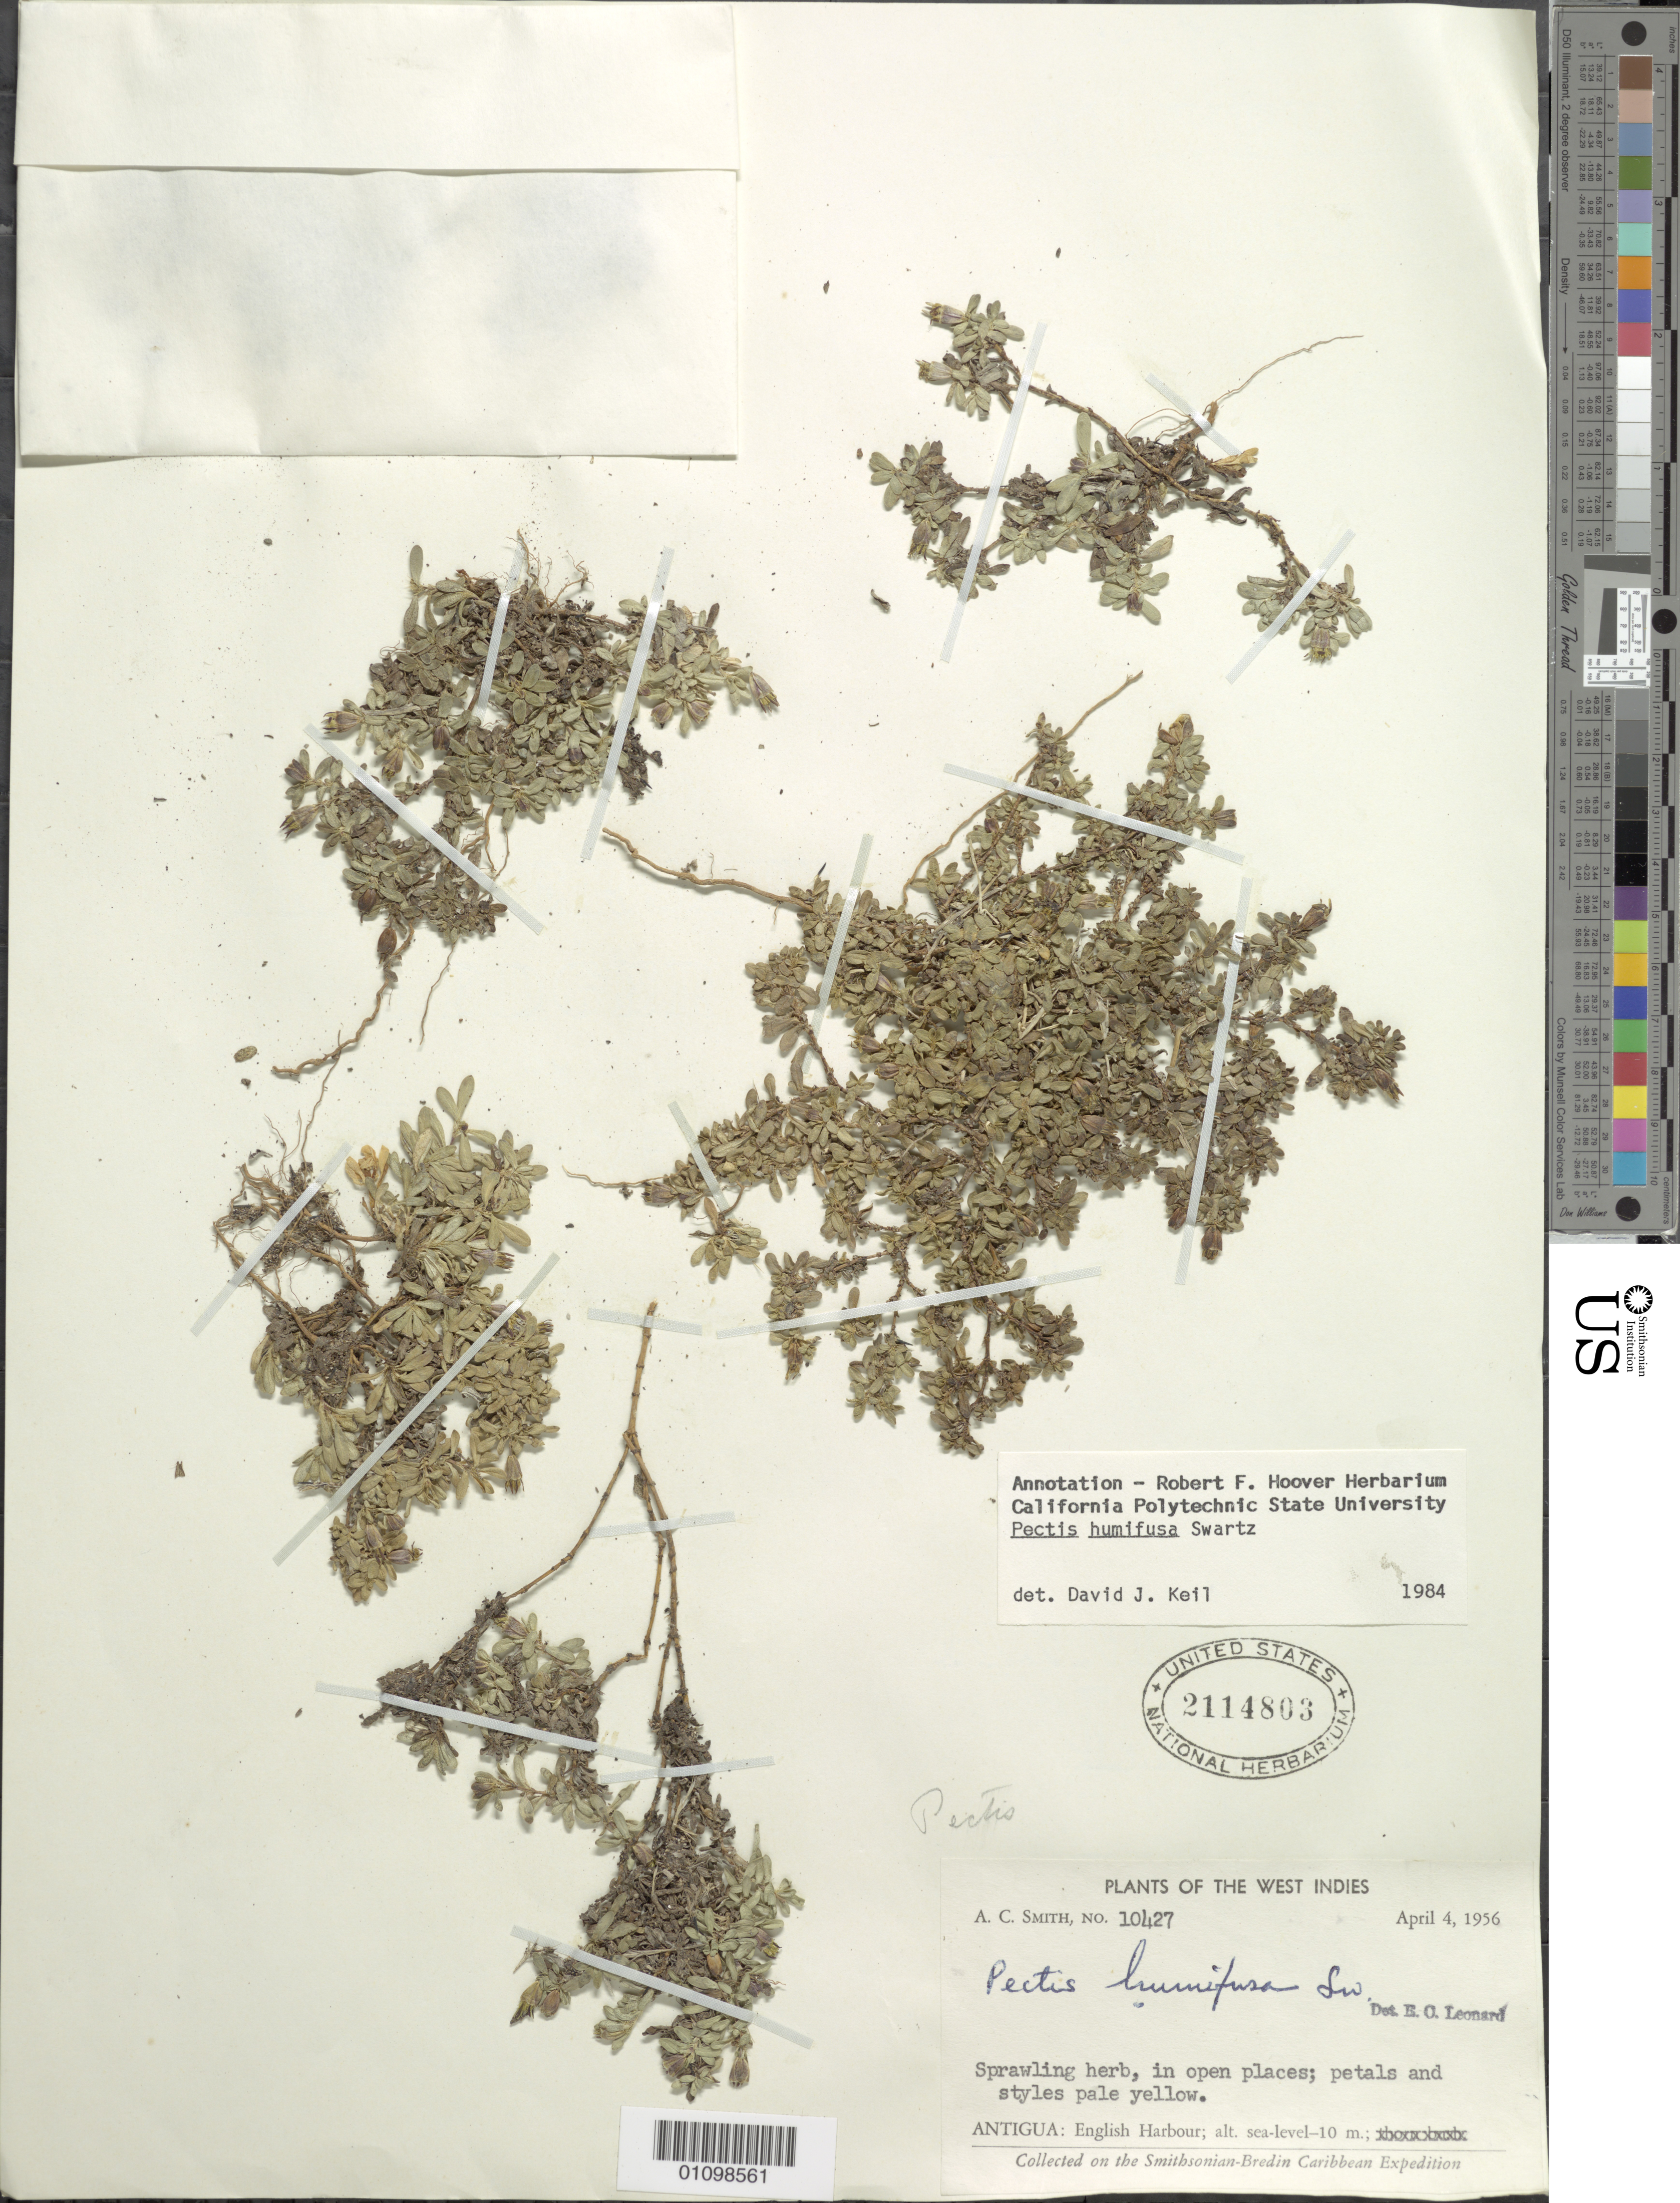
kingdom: Plantae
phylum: Tracheophyta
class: Magnoliopsida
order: Asterales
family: Asteraceae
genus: Pectis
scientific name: Pectis humifusa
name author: Sw.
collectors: A. C. Smith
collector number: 10427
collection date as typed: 04 Apr 1956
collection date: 1956-04-04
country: Antigua and Barbuda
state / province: Saint John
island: Antigua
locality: English Harbour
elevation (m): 0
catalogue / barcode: US 2114803